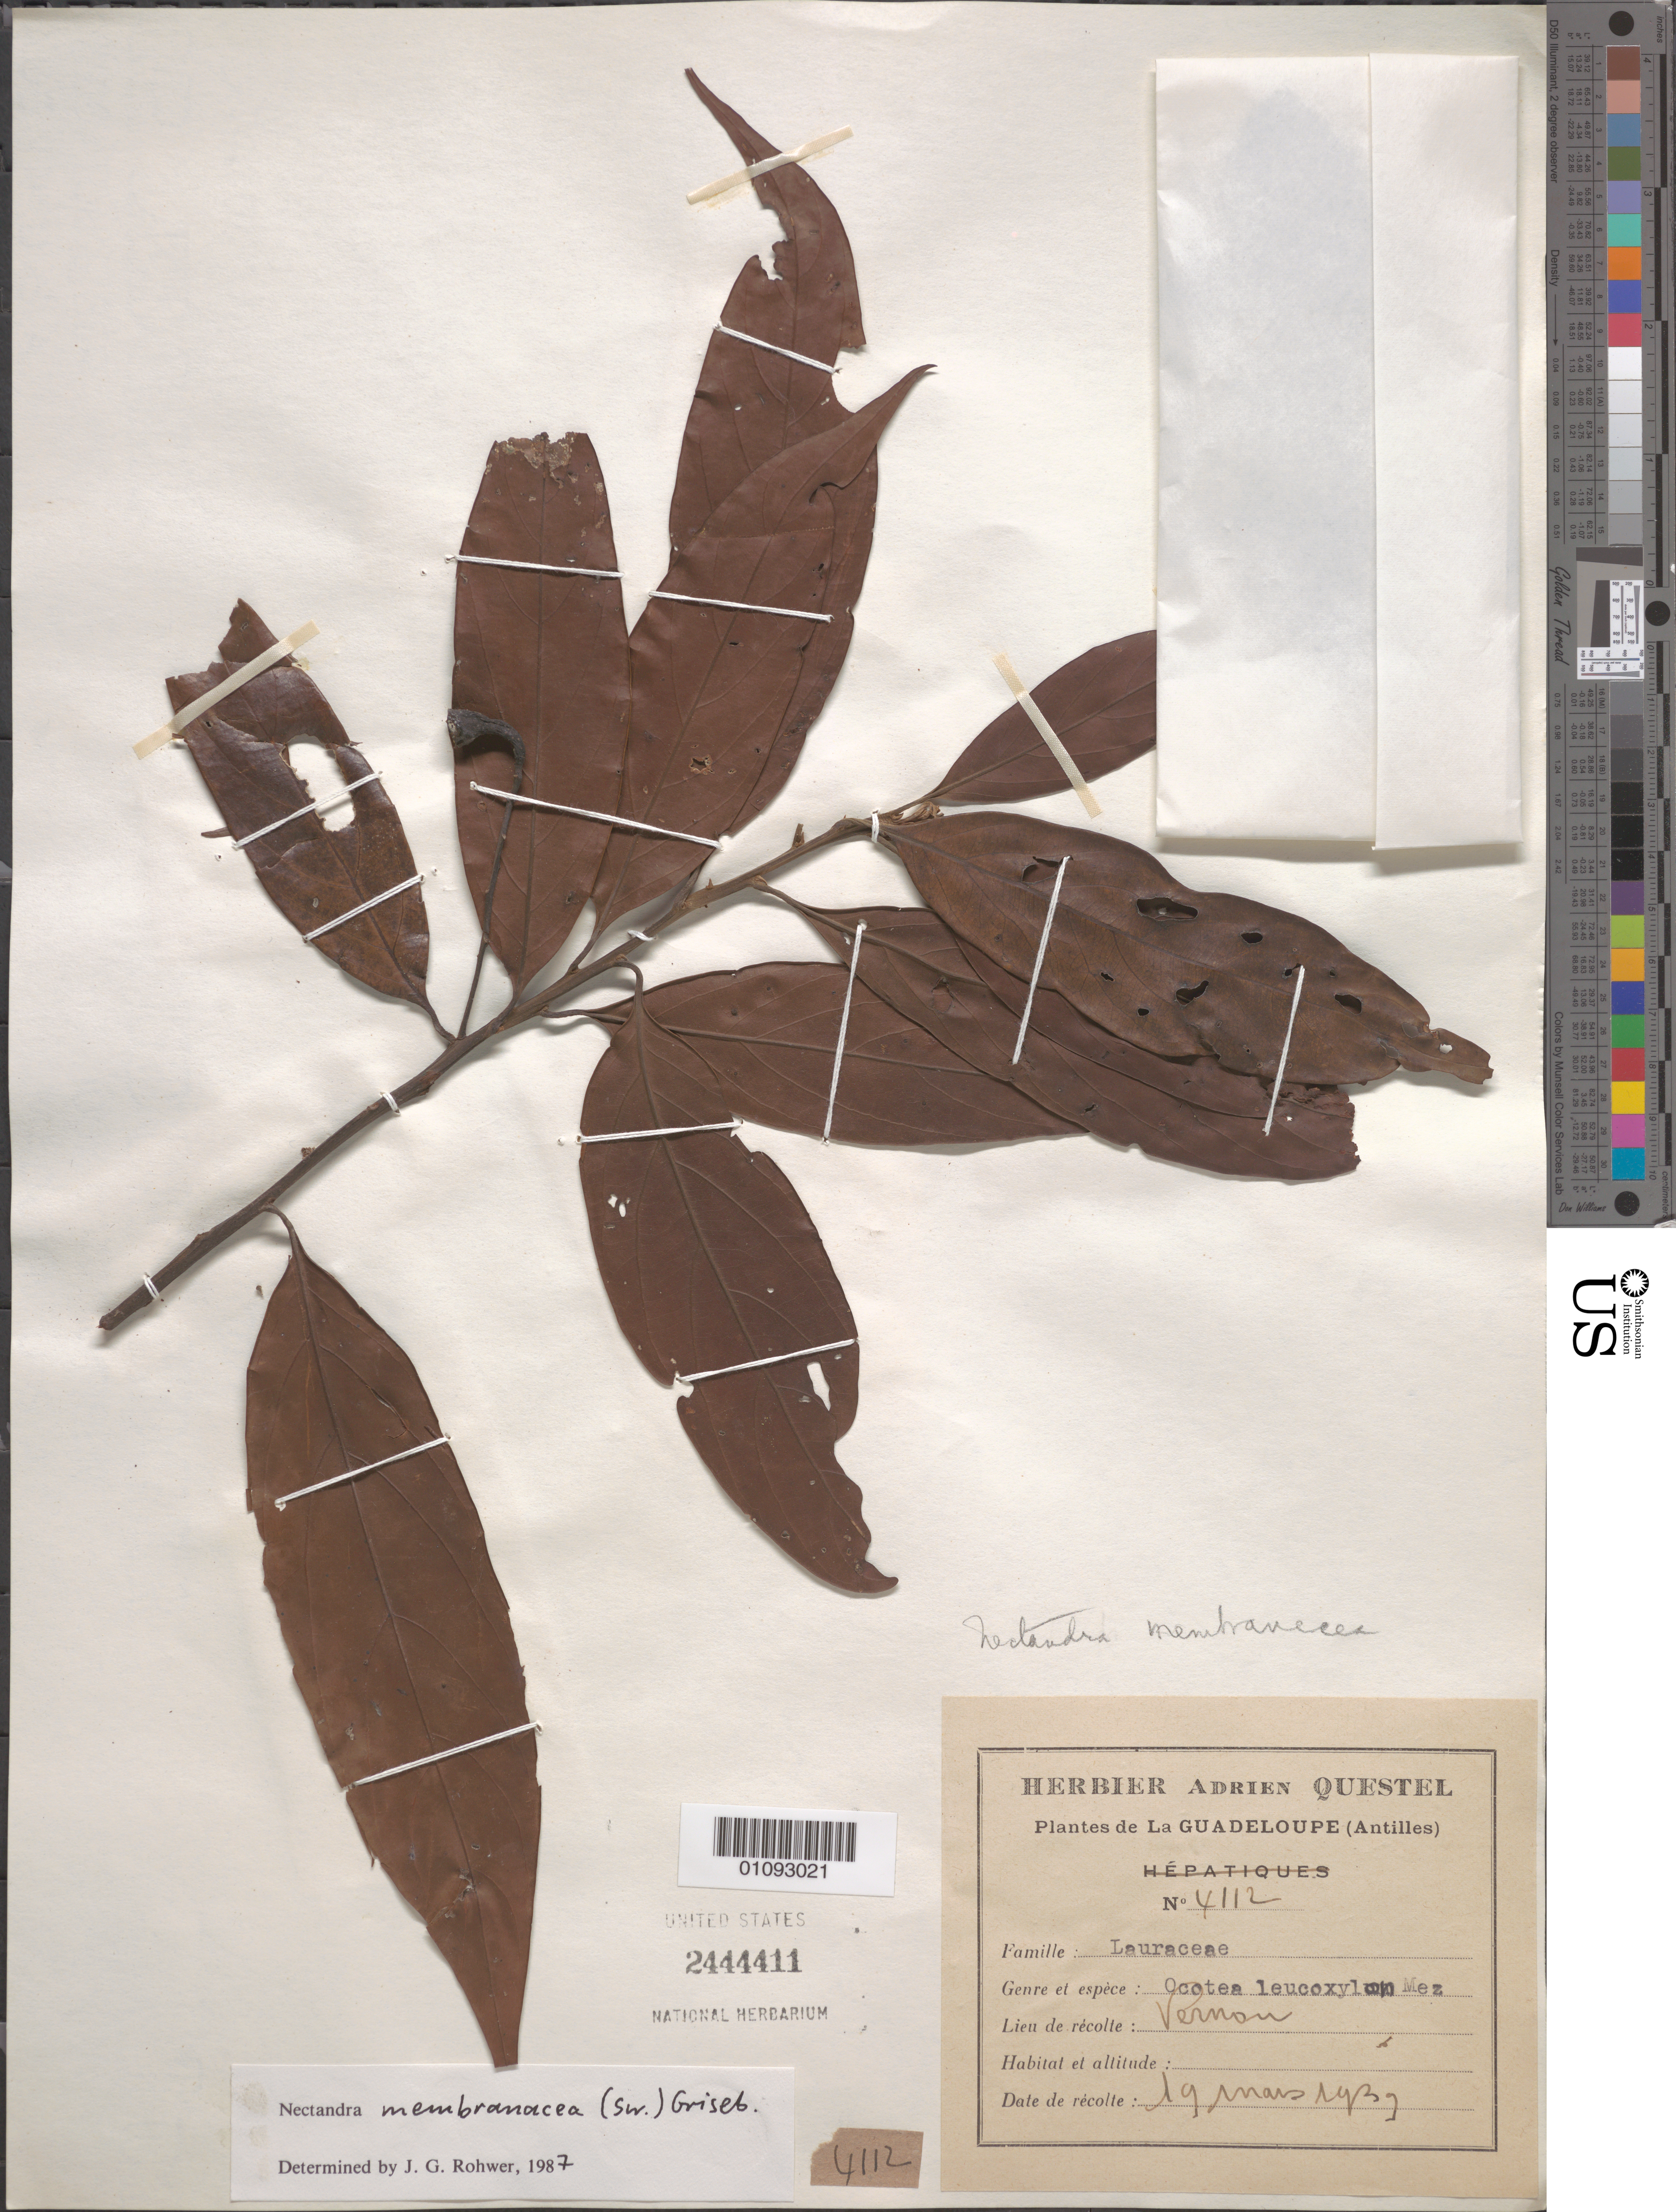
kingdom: Plantae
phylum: Tracheophyta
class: Magnoliopsida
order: Laurales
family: Lauraceae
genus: Nectandra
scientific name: Nectandra membranacea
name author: (Sw.) Griseb.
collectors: A. Questel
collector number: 4112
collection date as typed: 19 Mar 1939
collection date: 1939-03-19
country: Guadeloupe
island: Basse Terre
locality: Vernou.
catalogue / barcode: US 2444411